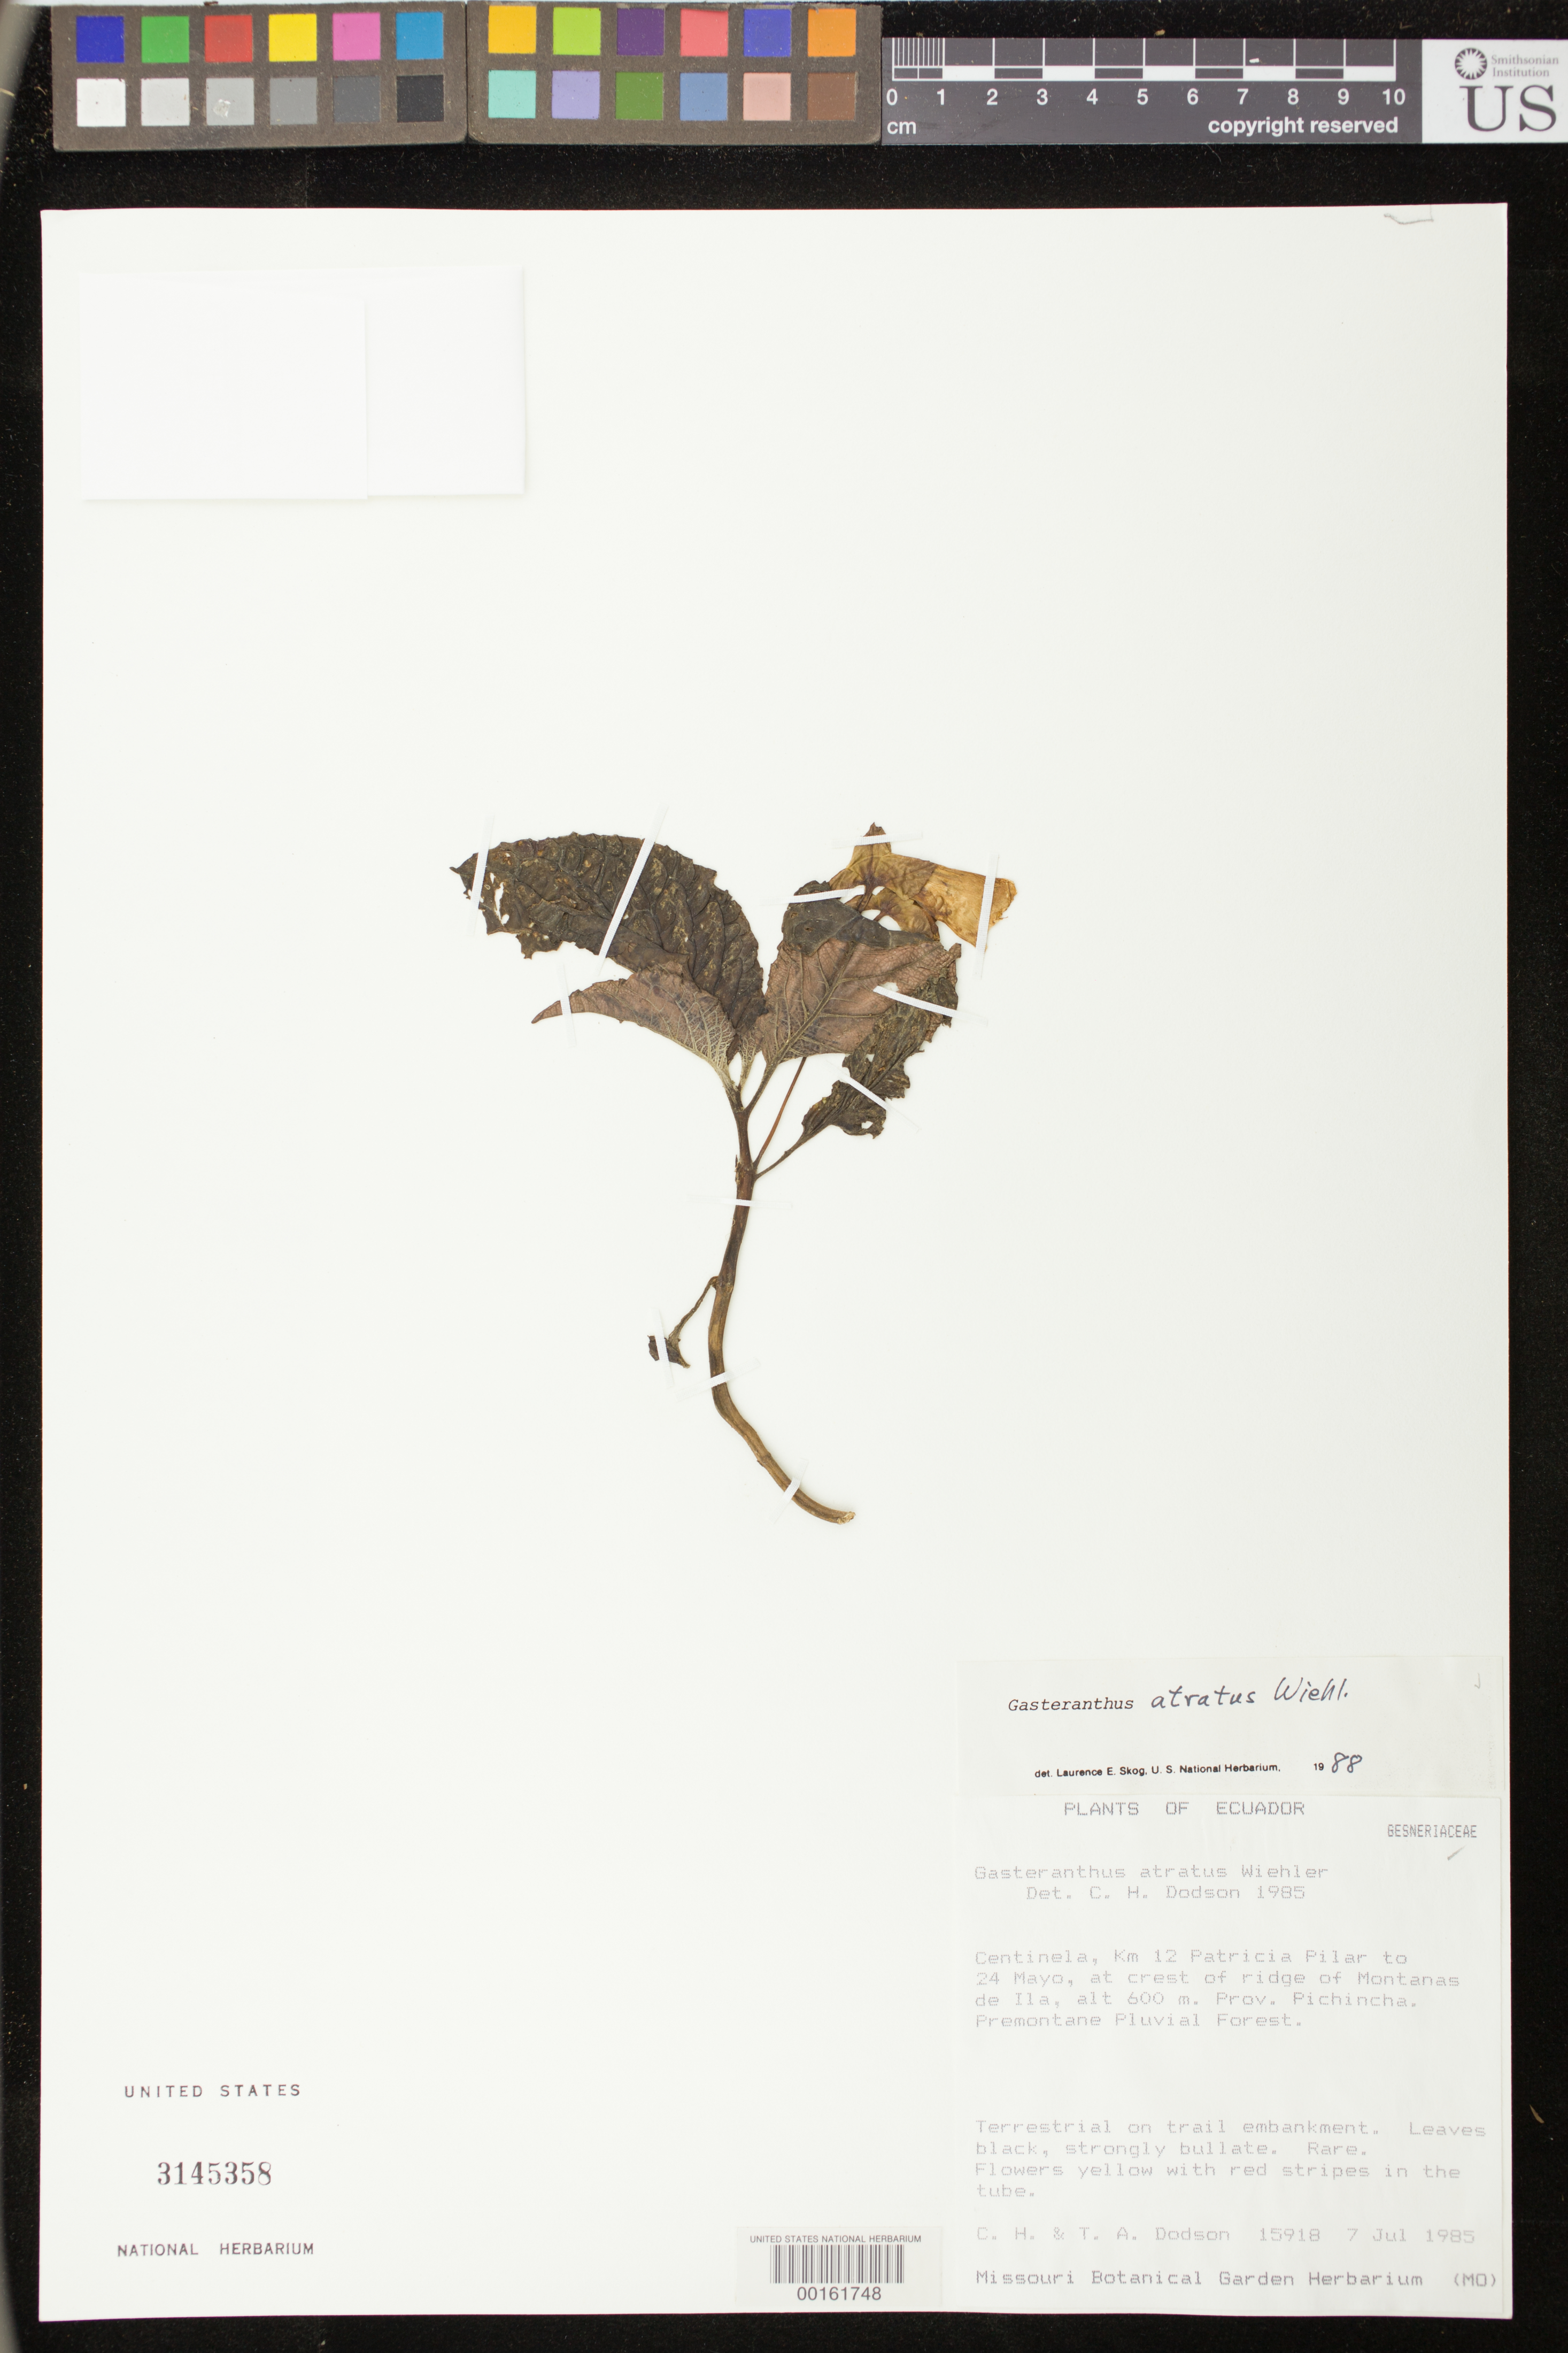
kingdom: Plantae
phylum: Tracheophyta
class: Magnoliopsida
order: Lamiales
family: Gesneriaceae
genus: Gasteranthus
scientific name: Gasteranthus atratus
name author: Wiehler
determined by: Skog, Laurence E.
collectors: C. H. Dodson & T. A. Dodson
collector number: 15918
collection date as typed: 07 Jul 1985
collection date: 1985-07-07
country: Ecuador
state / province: Pichincha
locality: Centinela, km 12 Patricia Pilar to 24 Mayo, at crest of ridge of Montanas de Ila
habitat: Premontane pluvial forest; on trail embankment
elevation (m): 600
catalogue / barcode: US 3145358